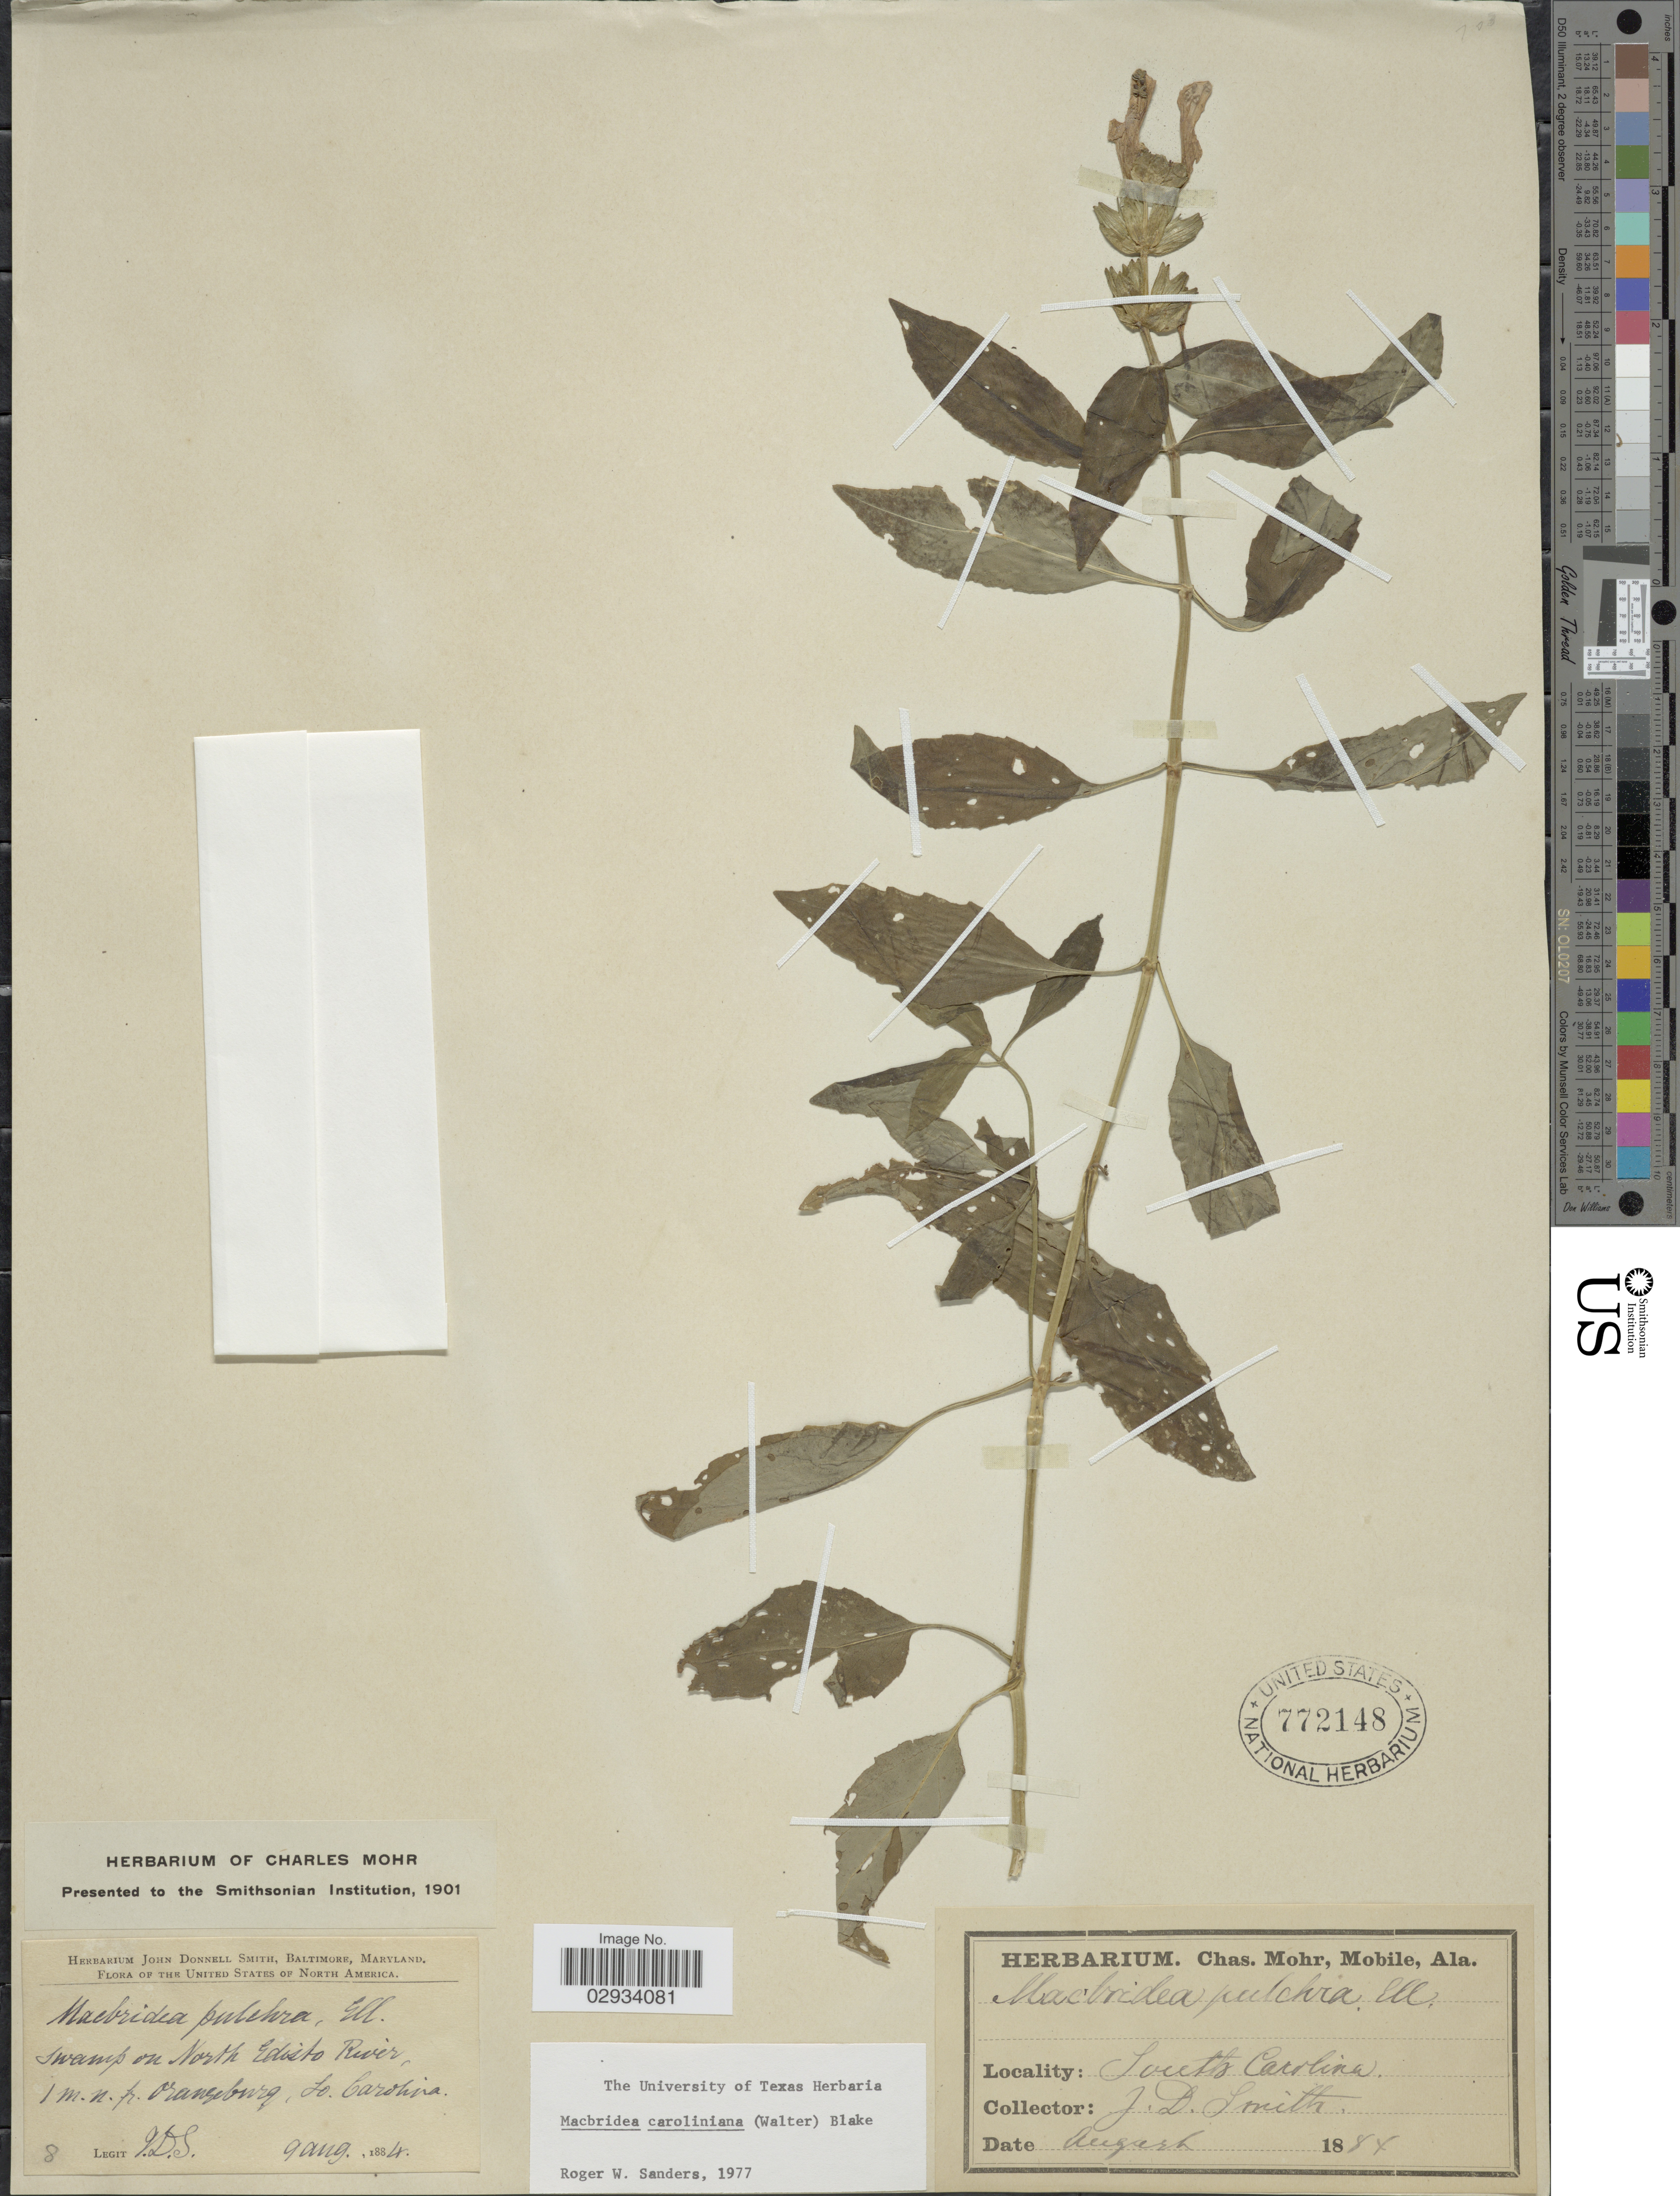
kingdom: Plantae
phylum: Tracheophyta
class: Magnoliopsida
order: Lamiales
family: Lamiaceae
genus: Macbridea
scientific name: Macbridea caroliniana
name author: (Walter) S.F. Blake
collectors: J. Donnell Smith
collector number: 8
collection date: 1884-08-09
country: United States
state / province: South Carolina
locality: Swamp on North Edisto River, 1 m. n. fr. Orangeburg, So Carolina.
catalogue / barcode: US 772148